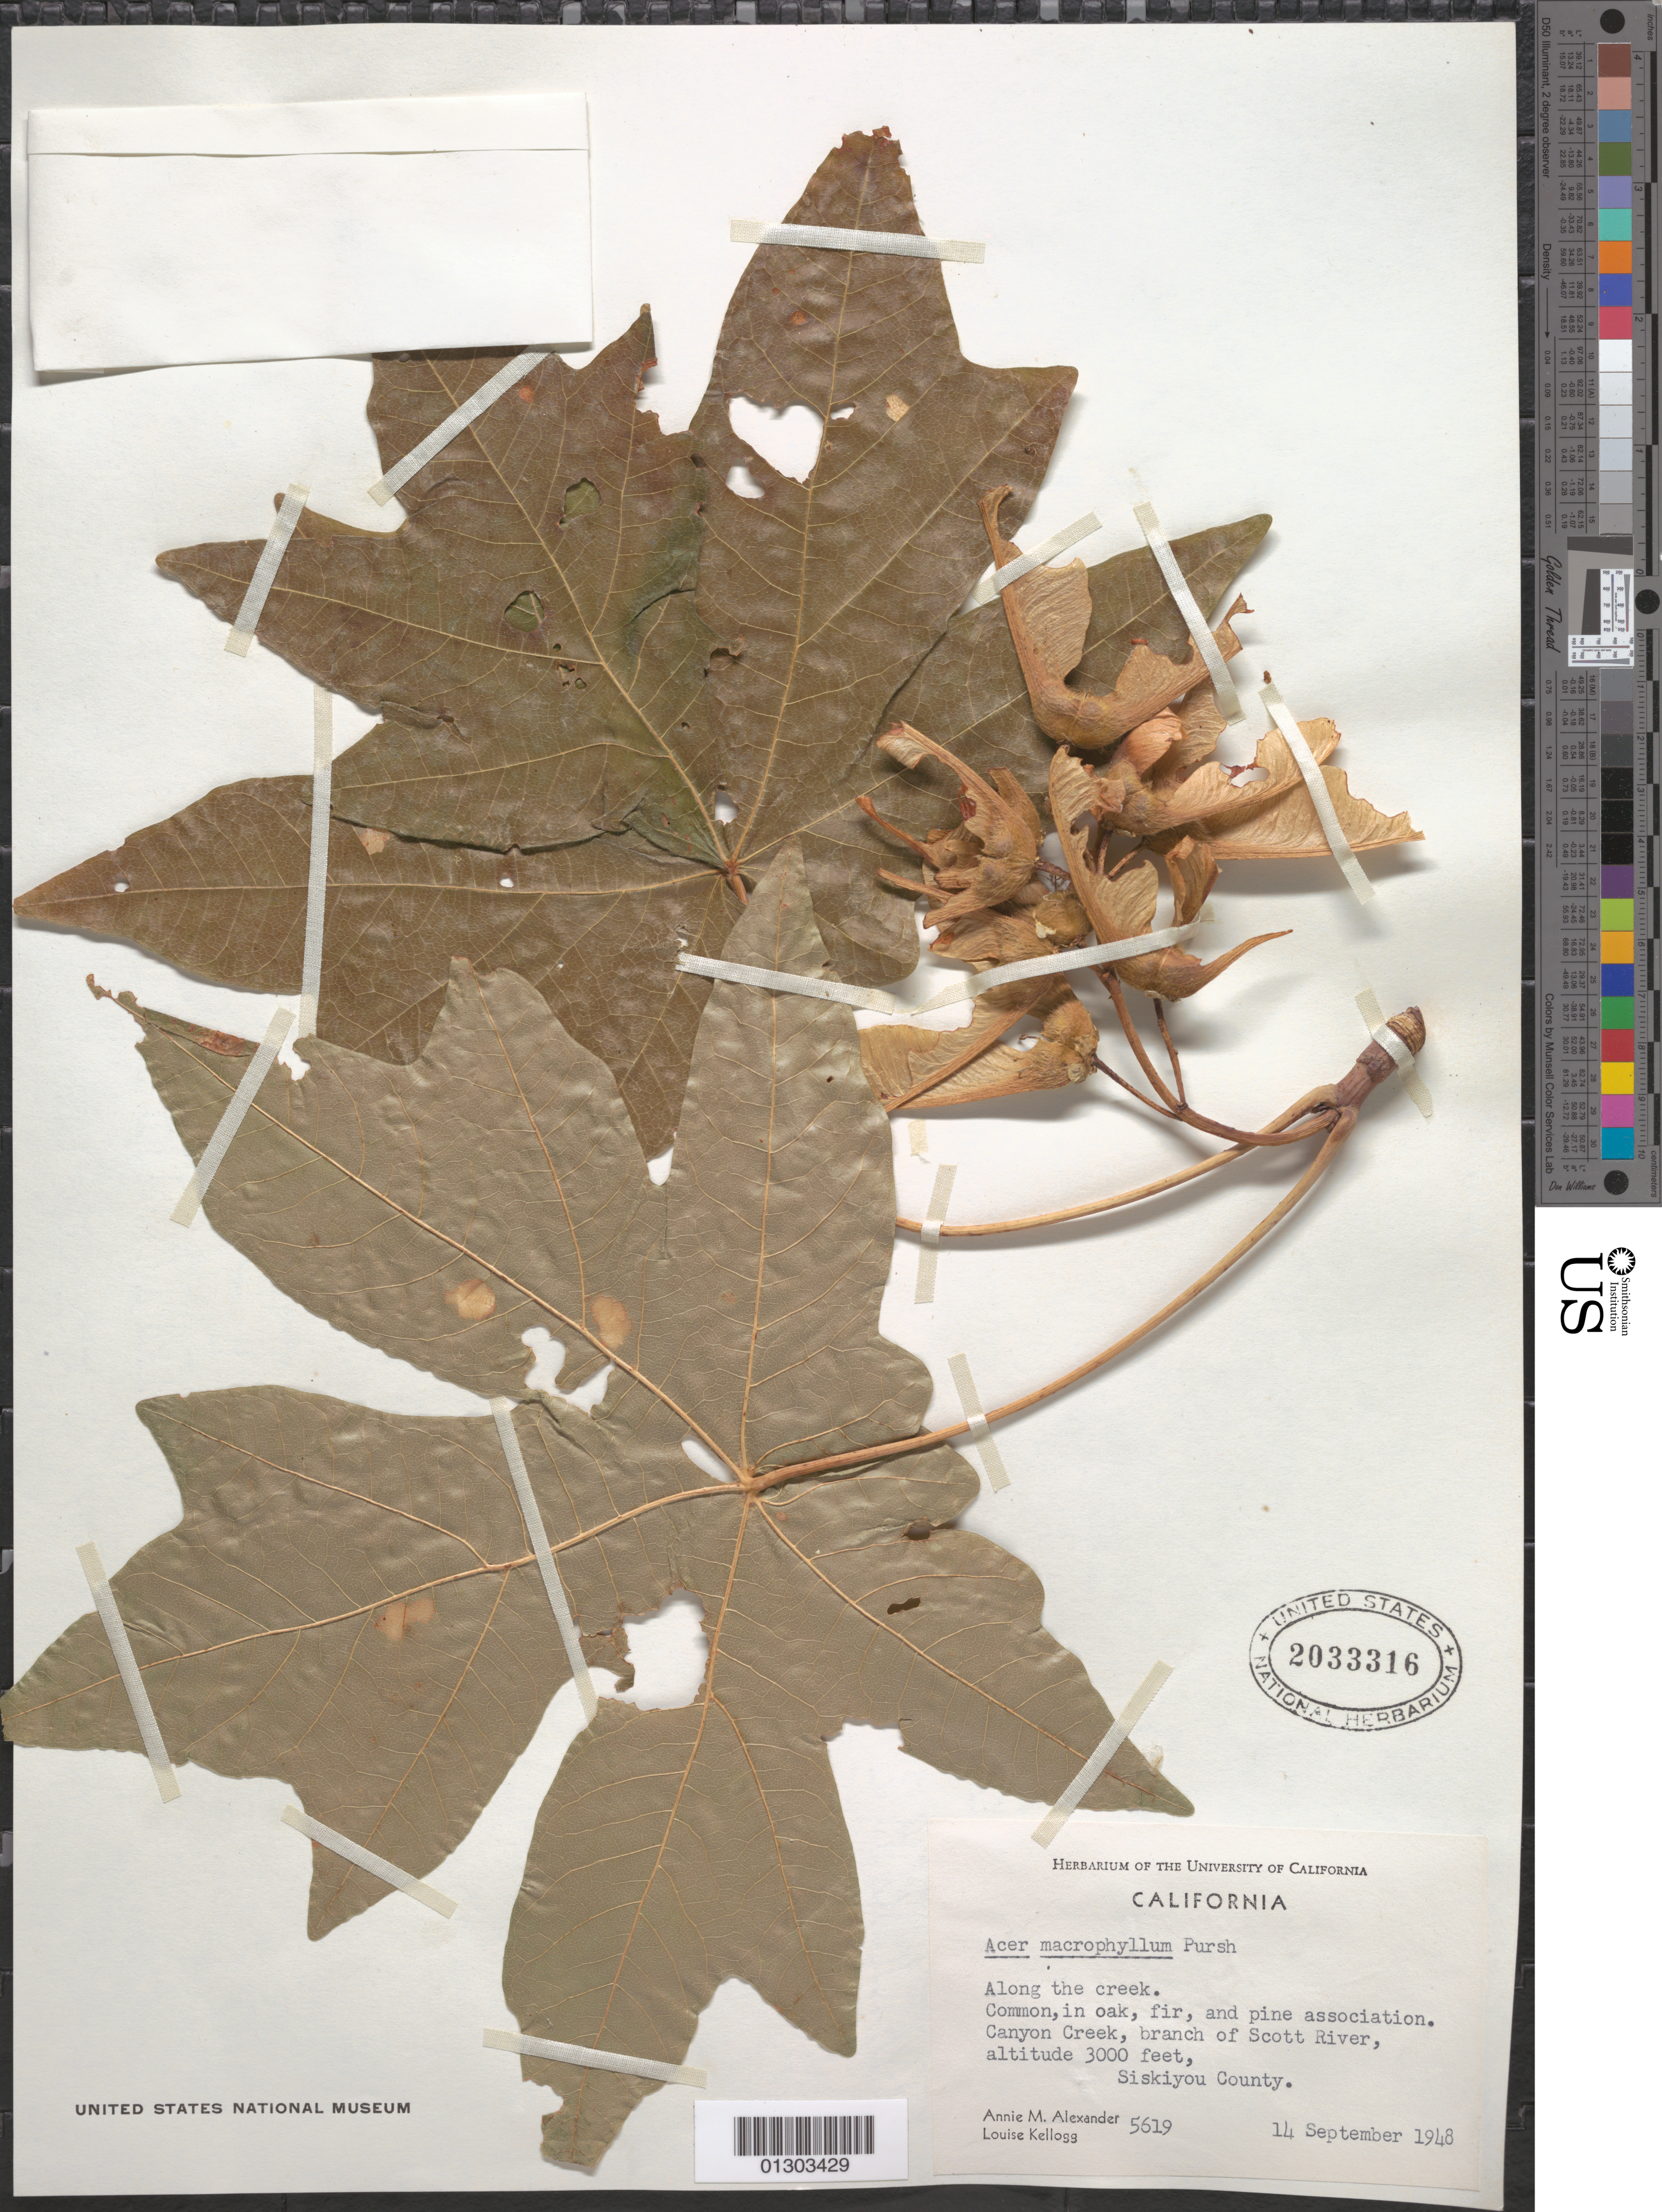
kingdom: Plantae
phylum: Tracheophyta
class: Magnoliopsida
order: Sapindales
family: Sapindaceae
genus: Acer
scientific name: Acer macrophyllum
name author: Pursh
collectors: A. M. Alexander & L. Kellogg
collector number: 5619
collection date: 1948-09-14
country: United States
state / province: California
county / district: Siskiyou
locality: Siskiyou County, Canyon Creek, branch of Scott River.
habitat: Along creek. Common in oak, fir and pine association.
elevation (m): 914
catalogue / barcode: US 2033316